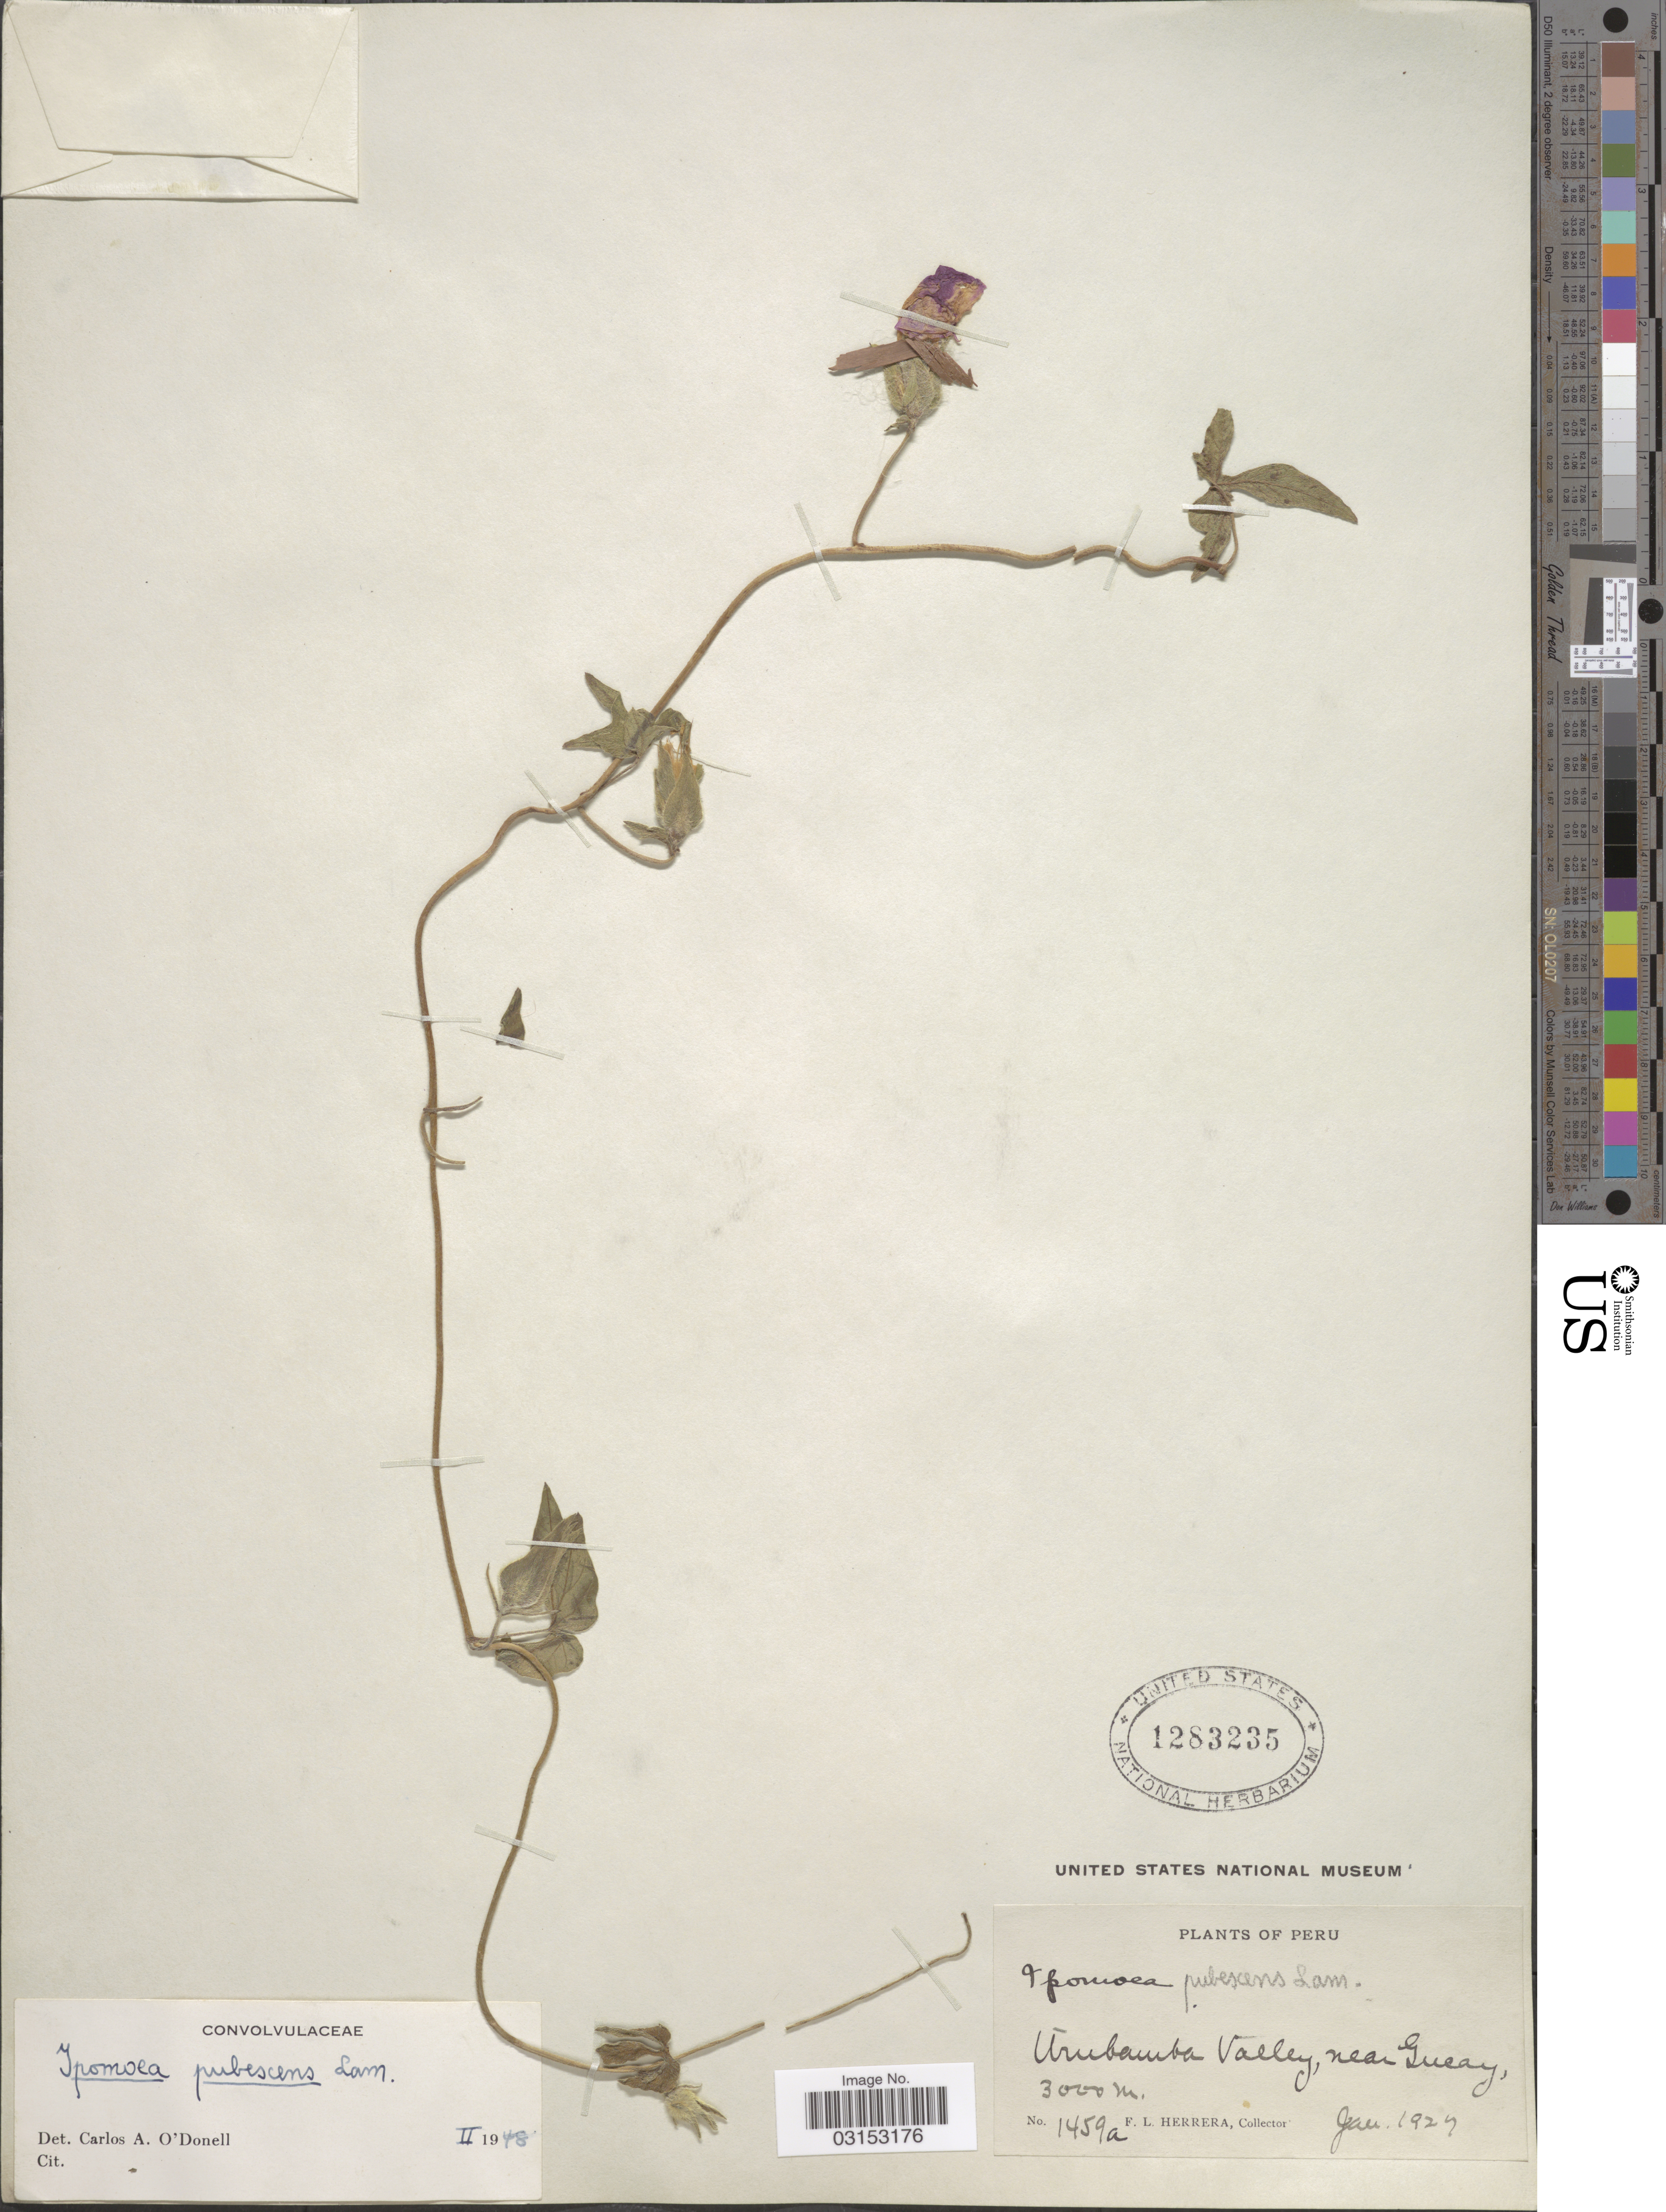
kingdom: Plantae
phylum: Tracheophyta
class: Magnoliopsida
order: Solanales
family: Convolvulaceae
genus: Ipomoea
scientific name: Ipomoea pubescens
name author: Lam.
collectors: F. L. Herrera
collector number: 1459a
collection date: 1927-01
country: Peru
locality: Urubamba Valley, Yucay.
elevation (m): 3000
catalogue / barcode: US 1283235